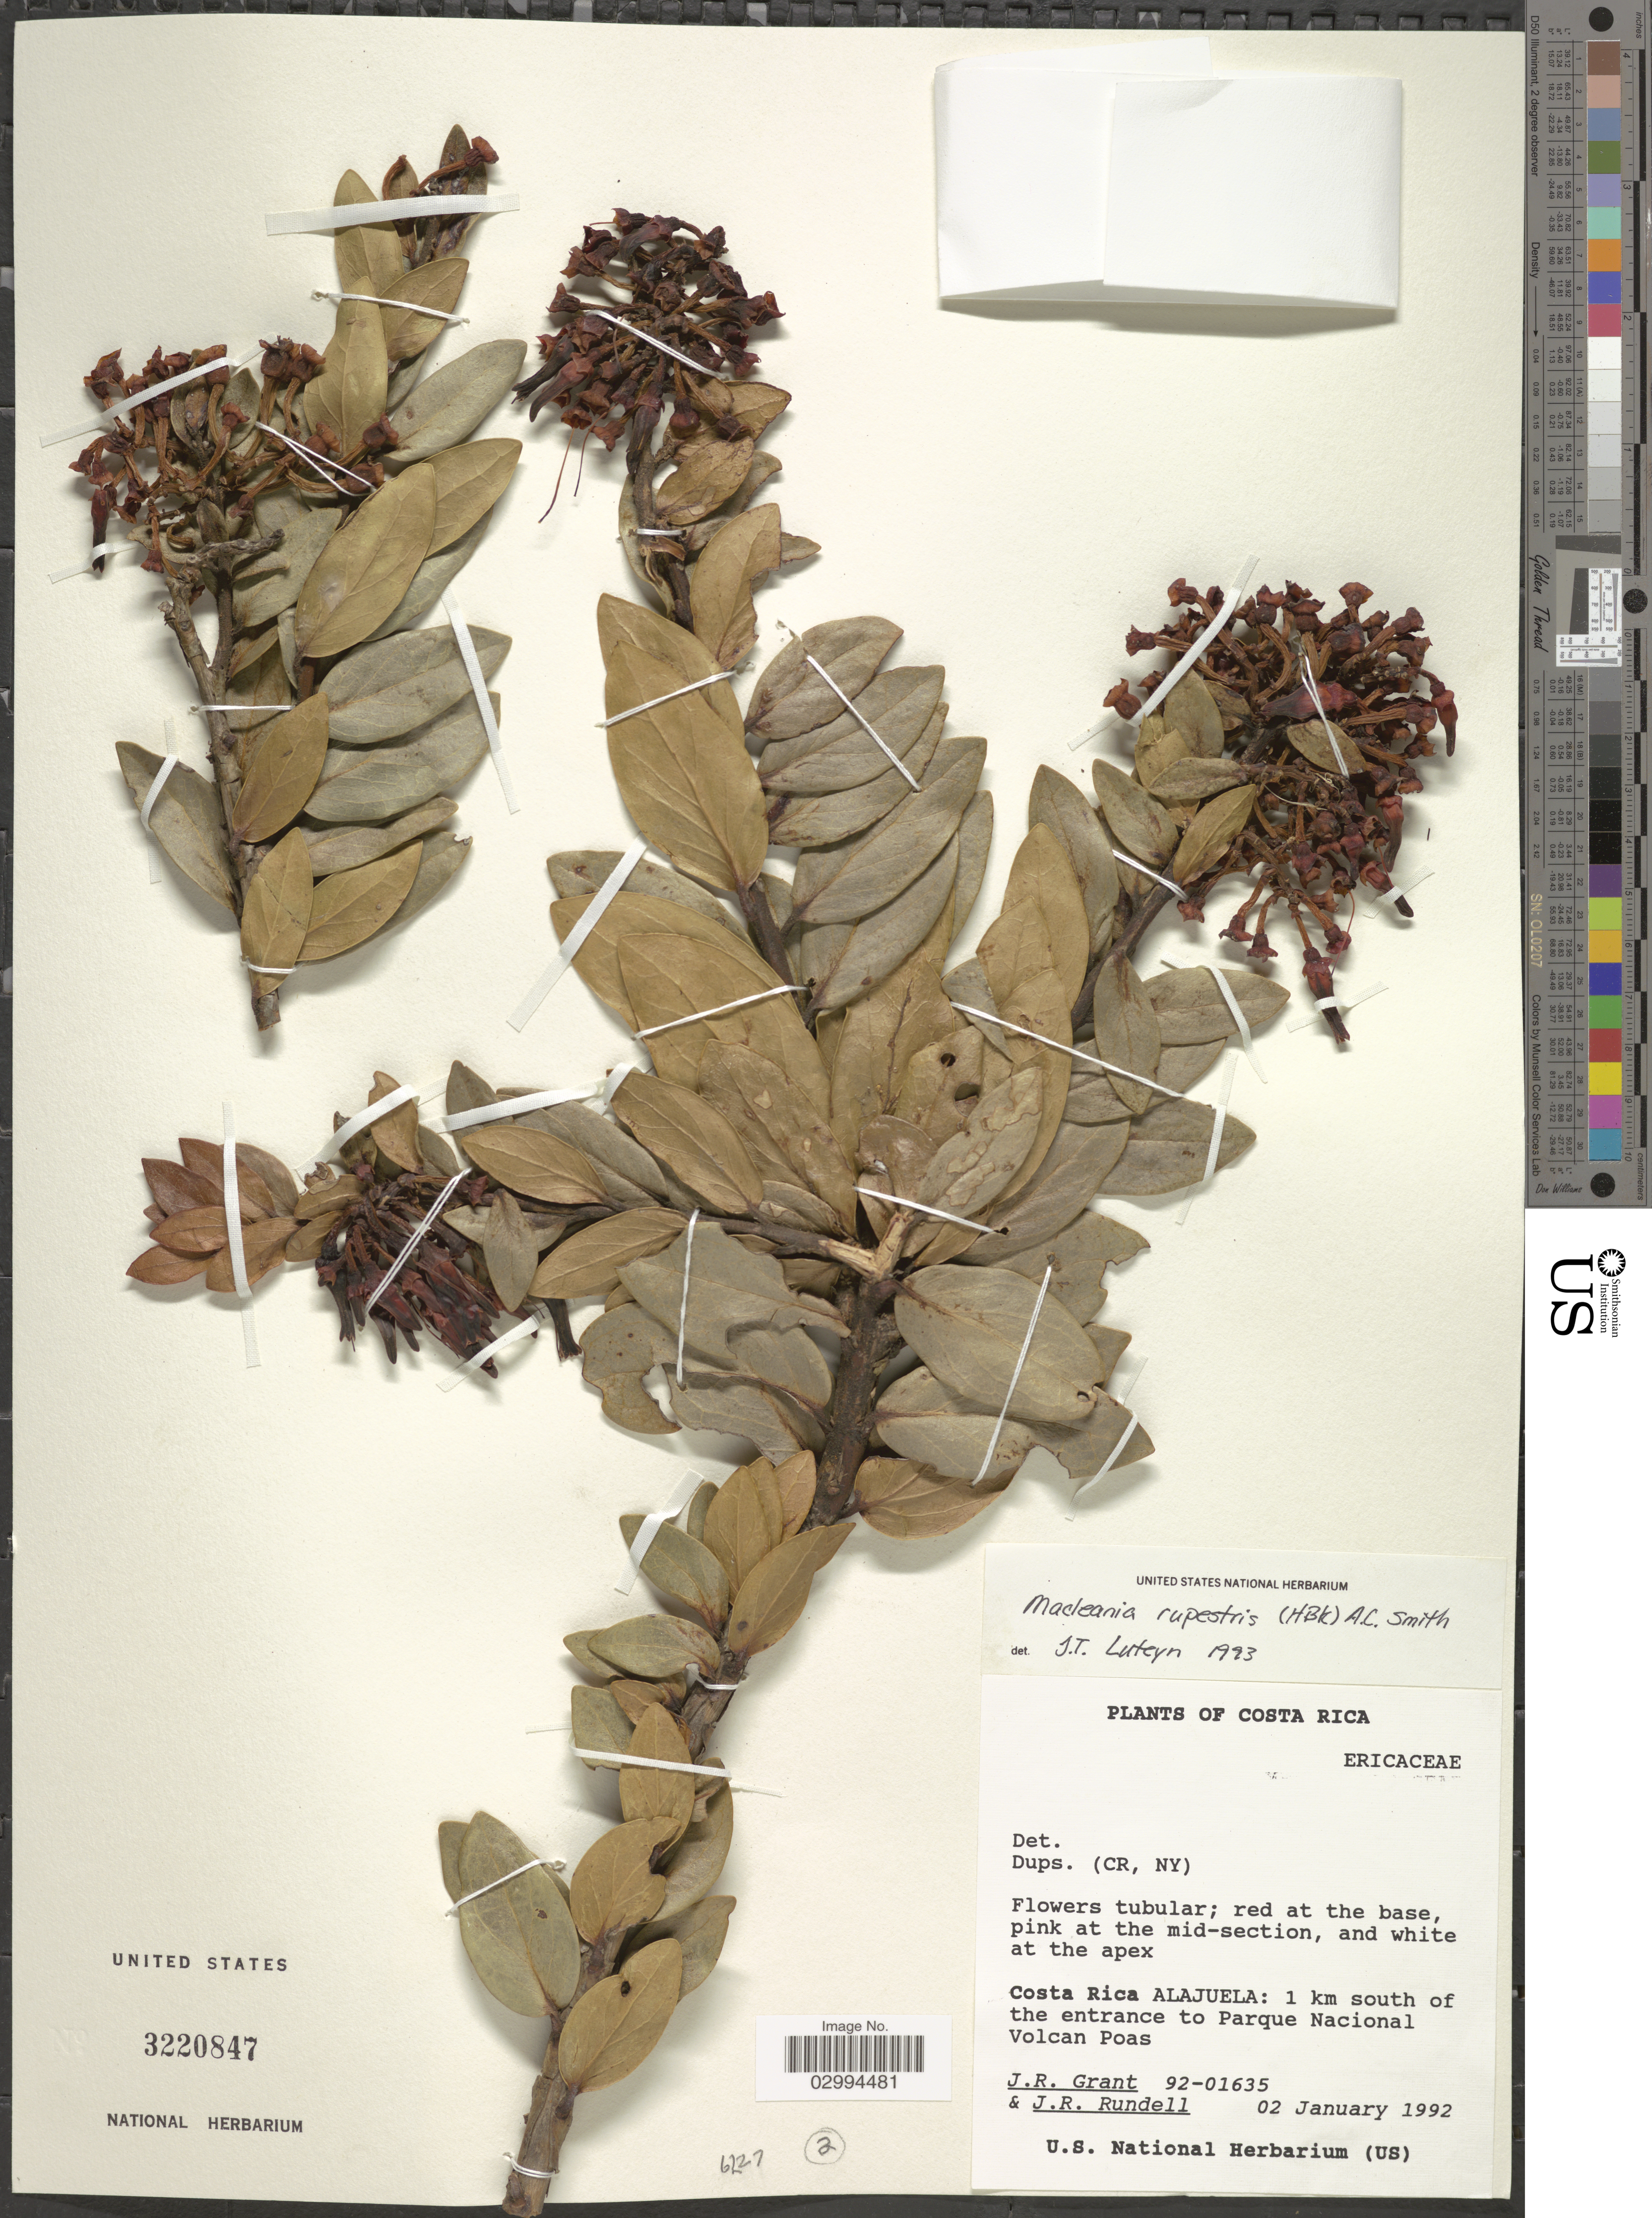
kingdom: Plantae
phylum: Tracheophyta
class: Magnoliopsida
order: Ericales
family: Ericaceae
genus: Macleania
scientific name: Macleania rupestris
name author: (Kunth) A.C. Sm.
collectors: J. Grant & J. R. Rundell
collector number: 92-01635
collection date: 1992-01-02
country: Costa Rica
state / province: Alajuela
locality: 1 km south of the entrance to Parque Nacional Volcan Poas.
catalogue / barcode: US 3220847